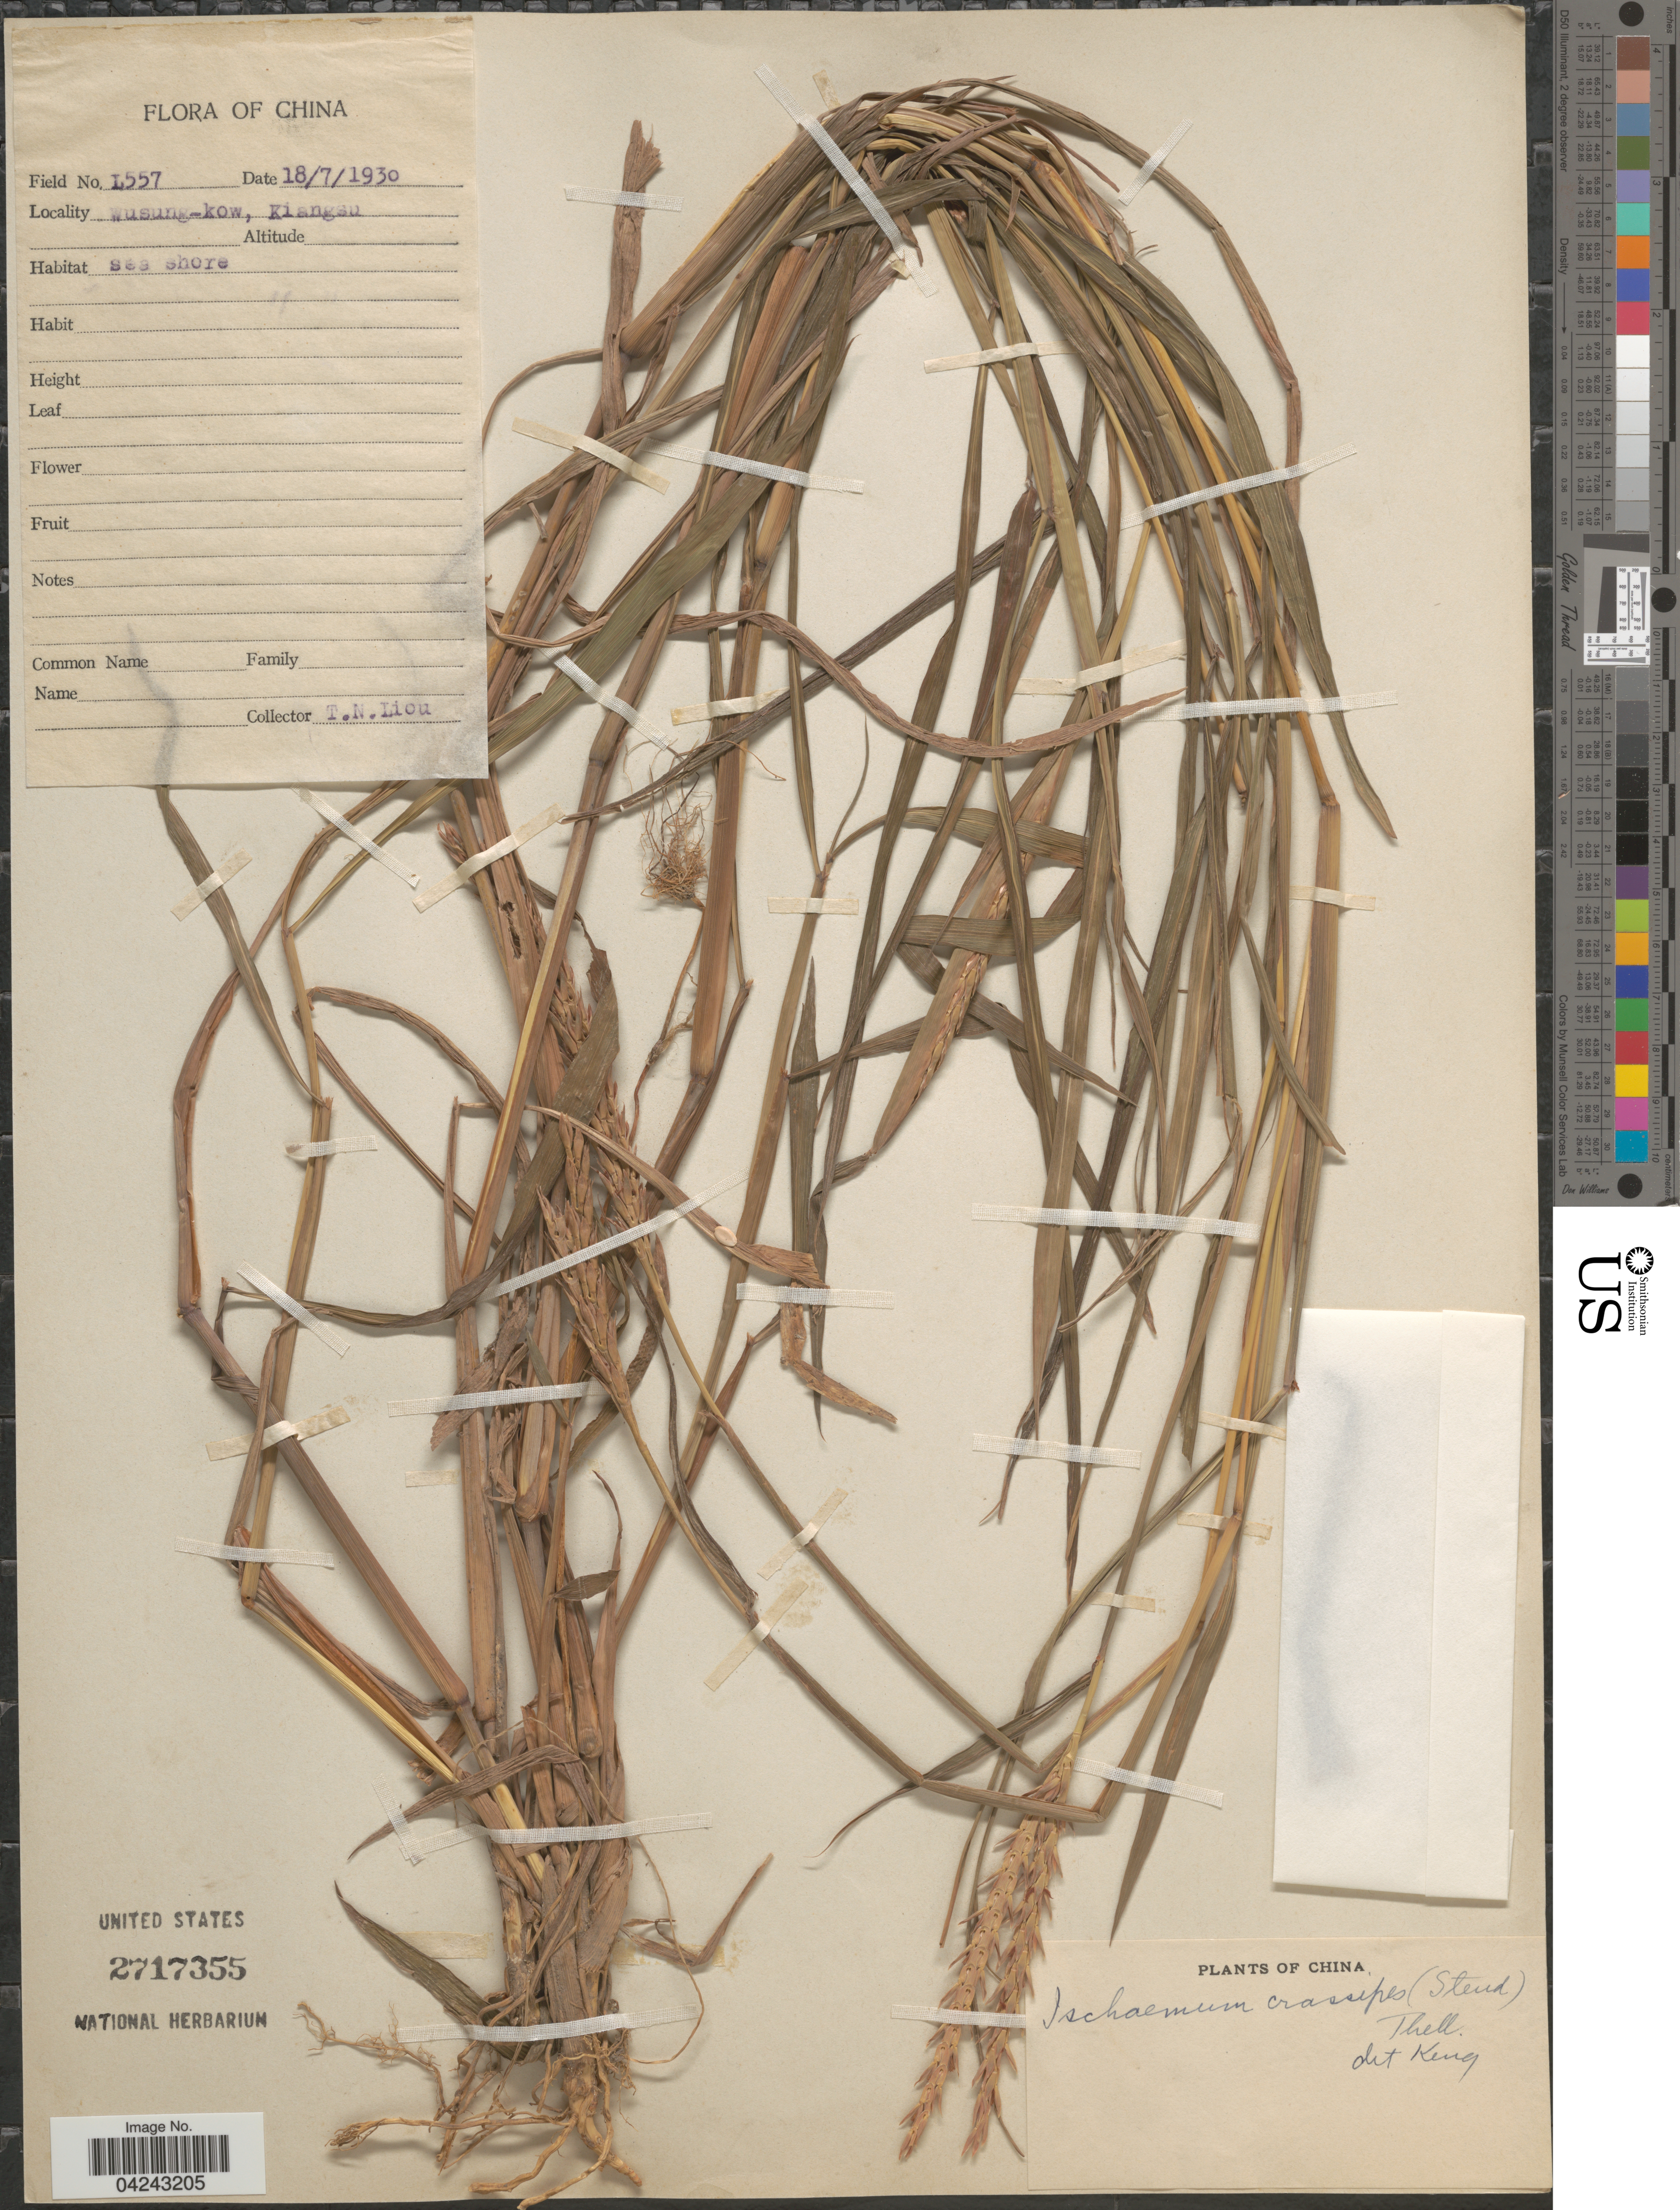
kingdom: Plantae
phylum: Tracheophyta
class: Liliopsida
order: Poales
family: Poaceae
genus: Ischaemum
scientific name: Ischaemum aristatum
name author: L.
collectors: T. N. Liou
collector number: L557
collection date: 1930-07-18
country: China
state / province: Jiangsu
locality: Wusung-kow, Kiangsu.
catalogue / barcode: US 2717355